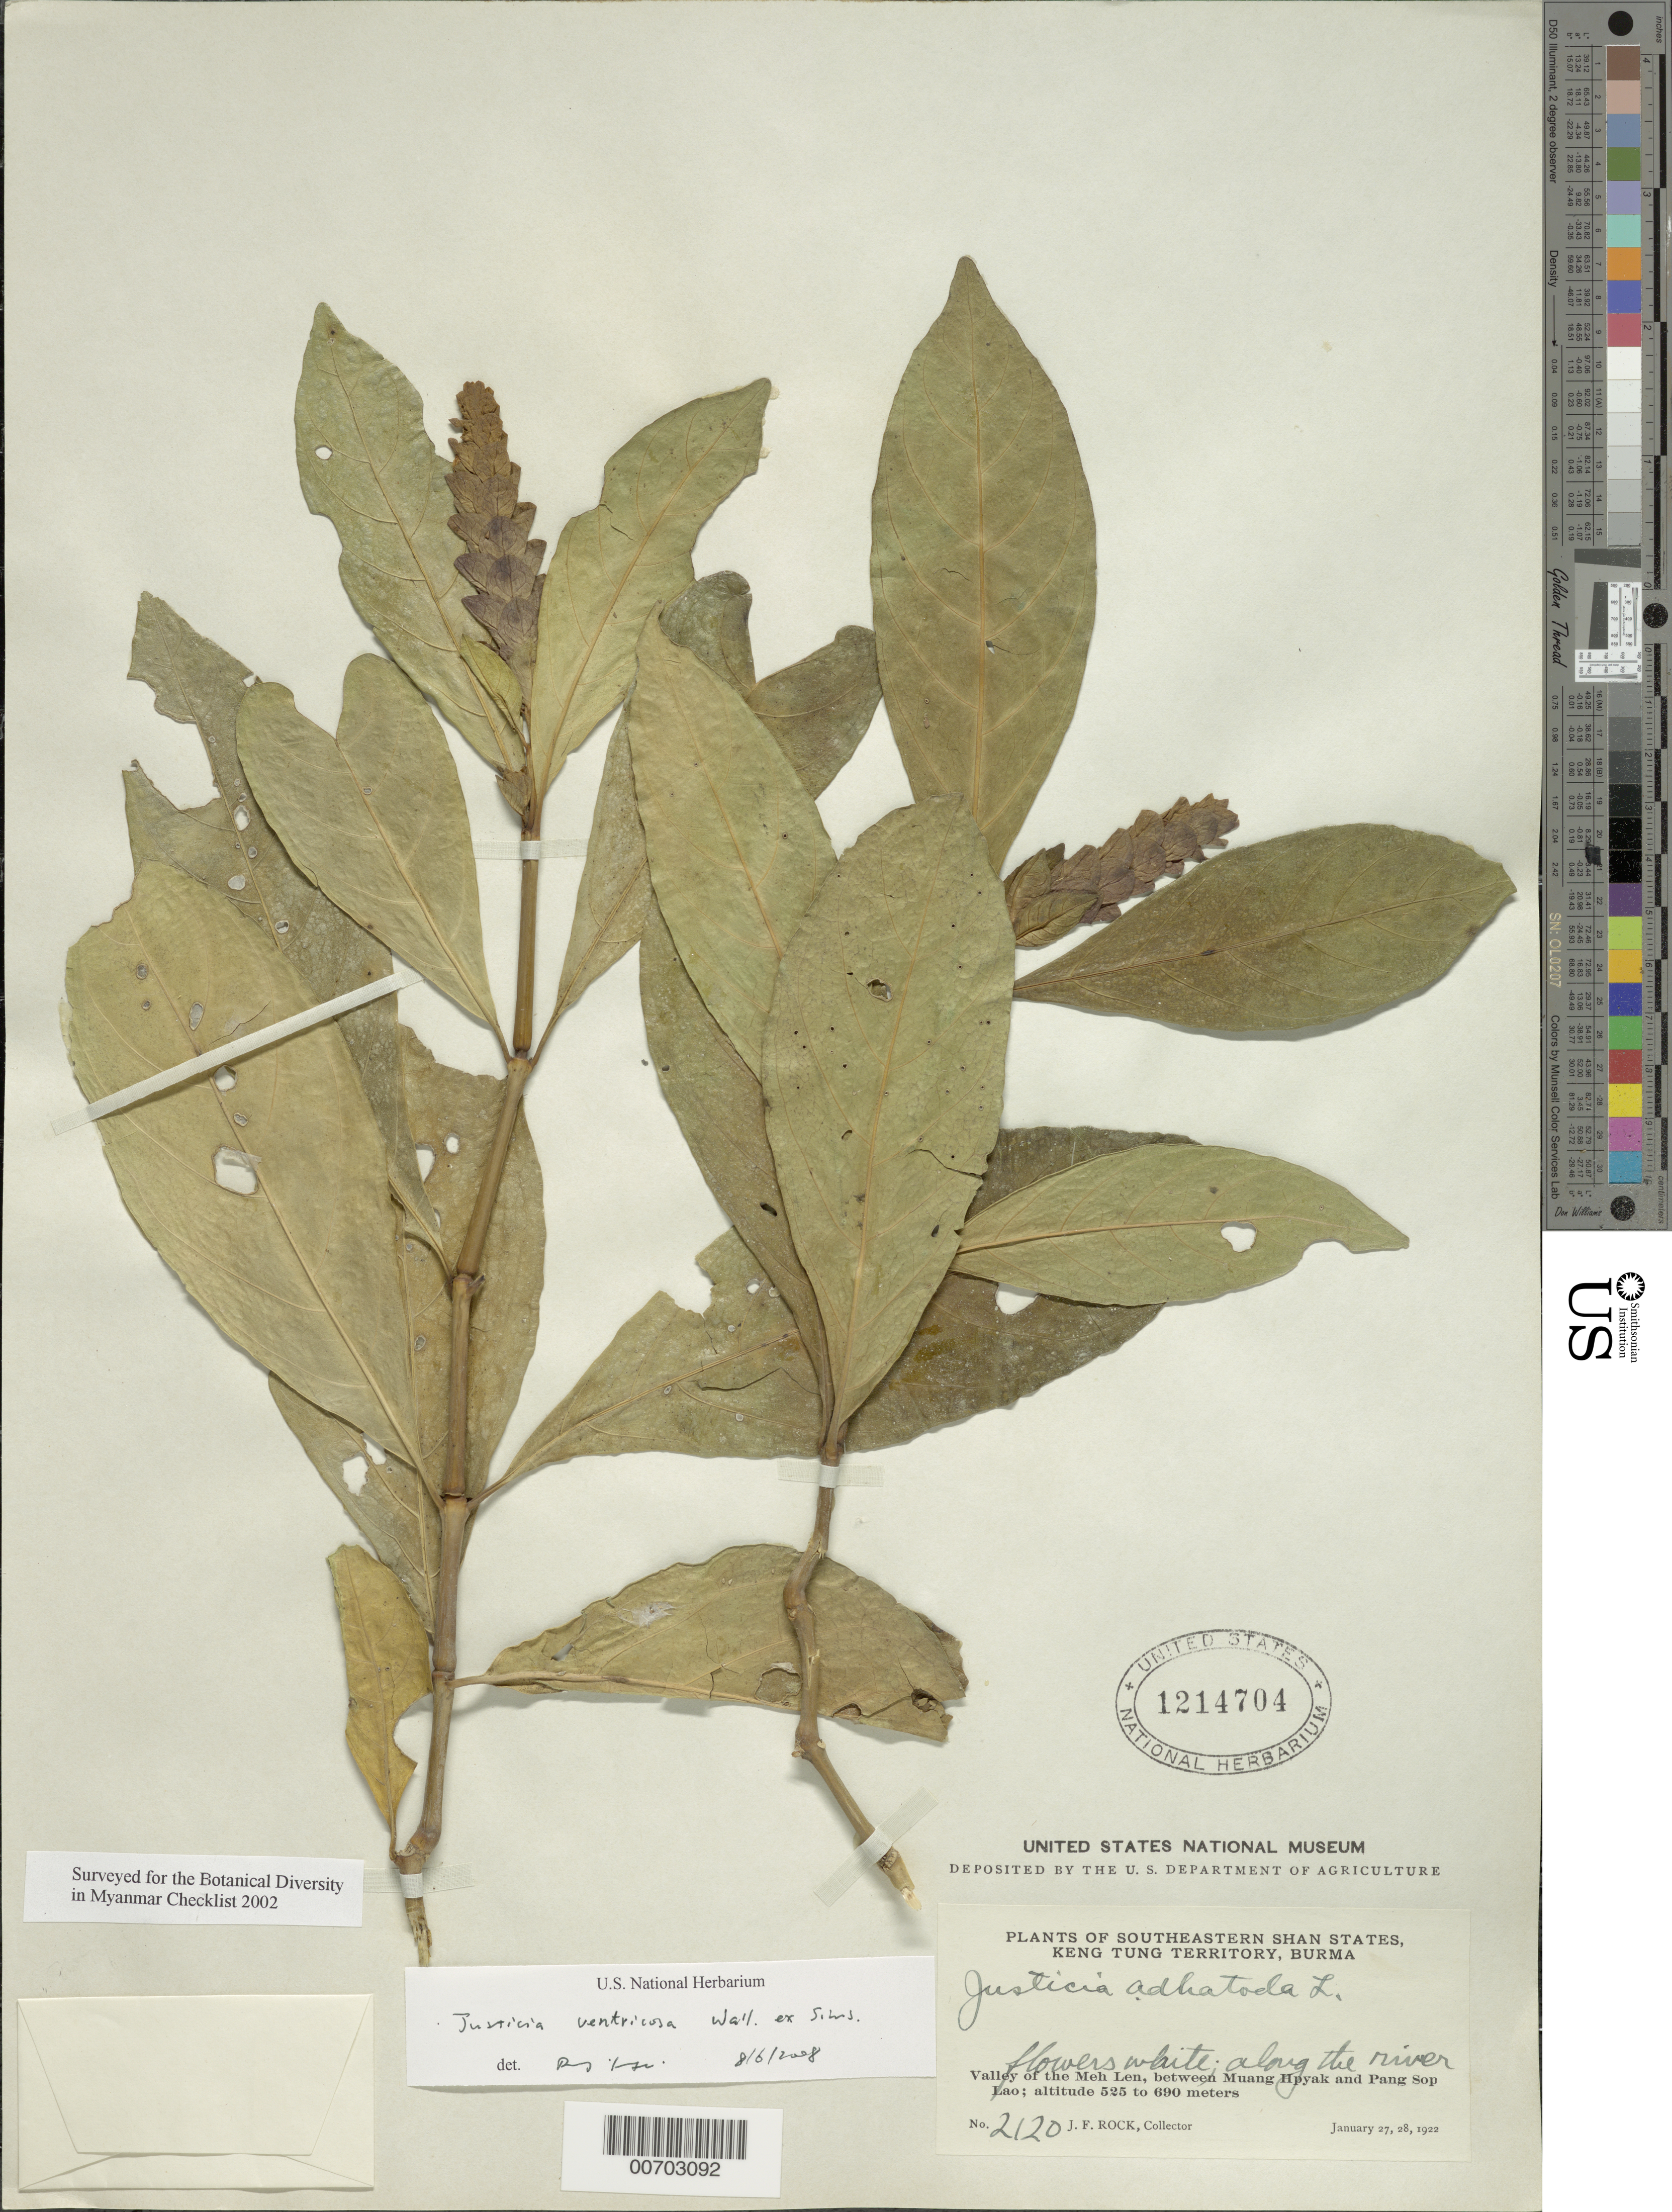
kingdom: Plantae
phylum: Tracheophyta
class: Magnoliopsida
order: Lamiales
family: Acanthaceae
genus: Justicia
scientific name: Justicia ventricosa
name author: Wall.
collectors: J. F. Rock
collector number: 2120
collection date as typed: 27 Jan 1922 to 28 Jan 1922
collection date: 1922-01-27/1922-01-28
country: Myanmar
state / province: Shan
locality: Southeastern Shan States, Keng Tung Terr., betw. Muang Hpyak and Pang Sop Lao, Meh Len valley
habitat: Along river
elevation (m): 525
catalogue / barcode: US 1214704